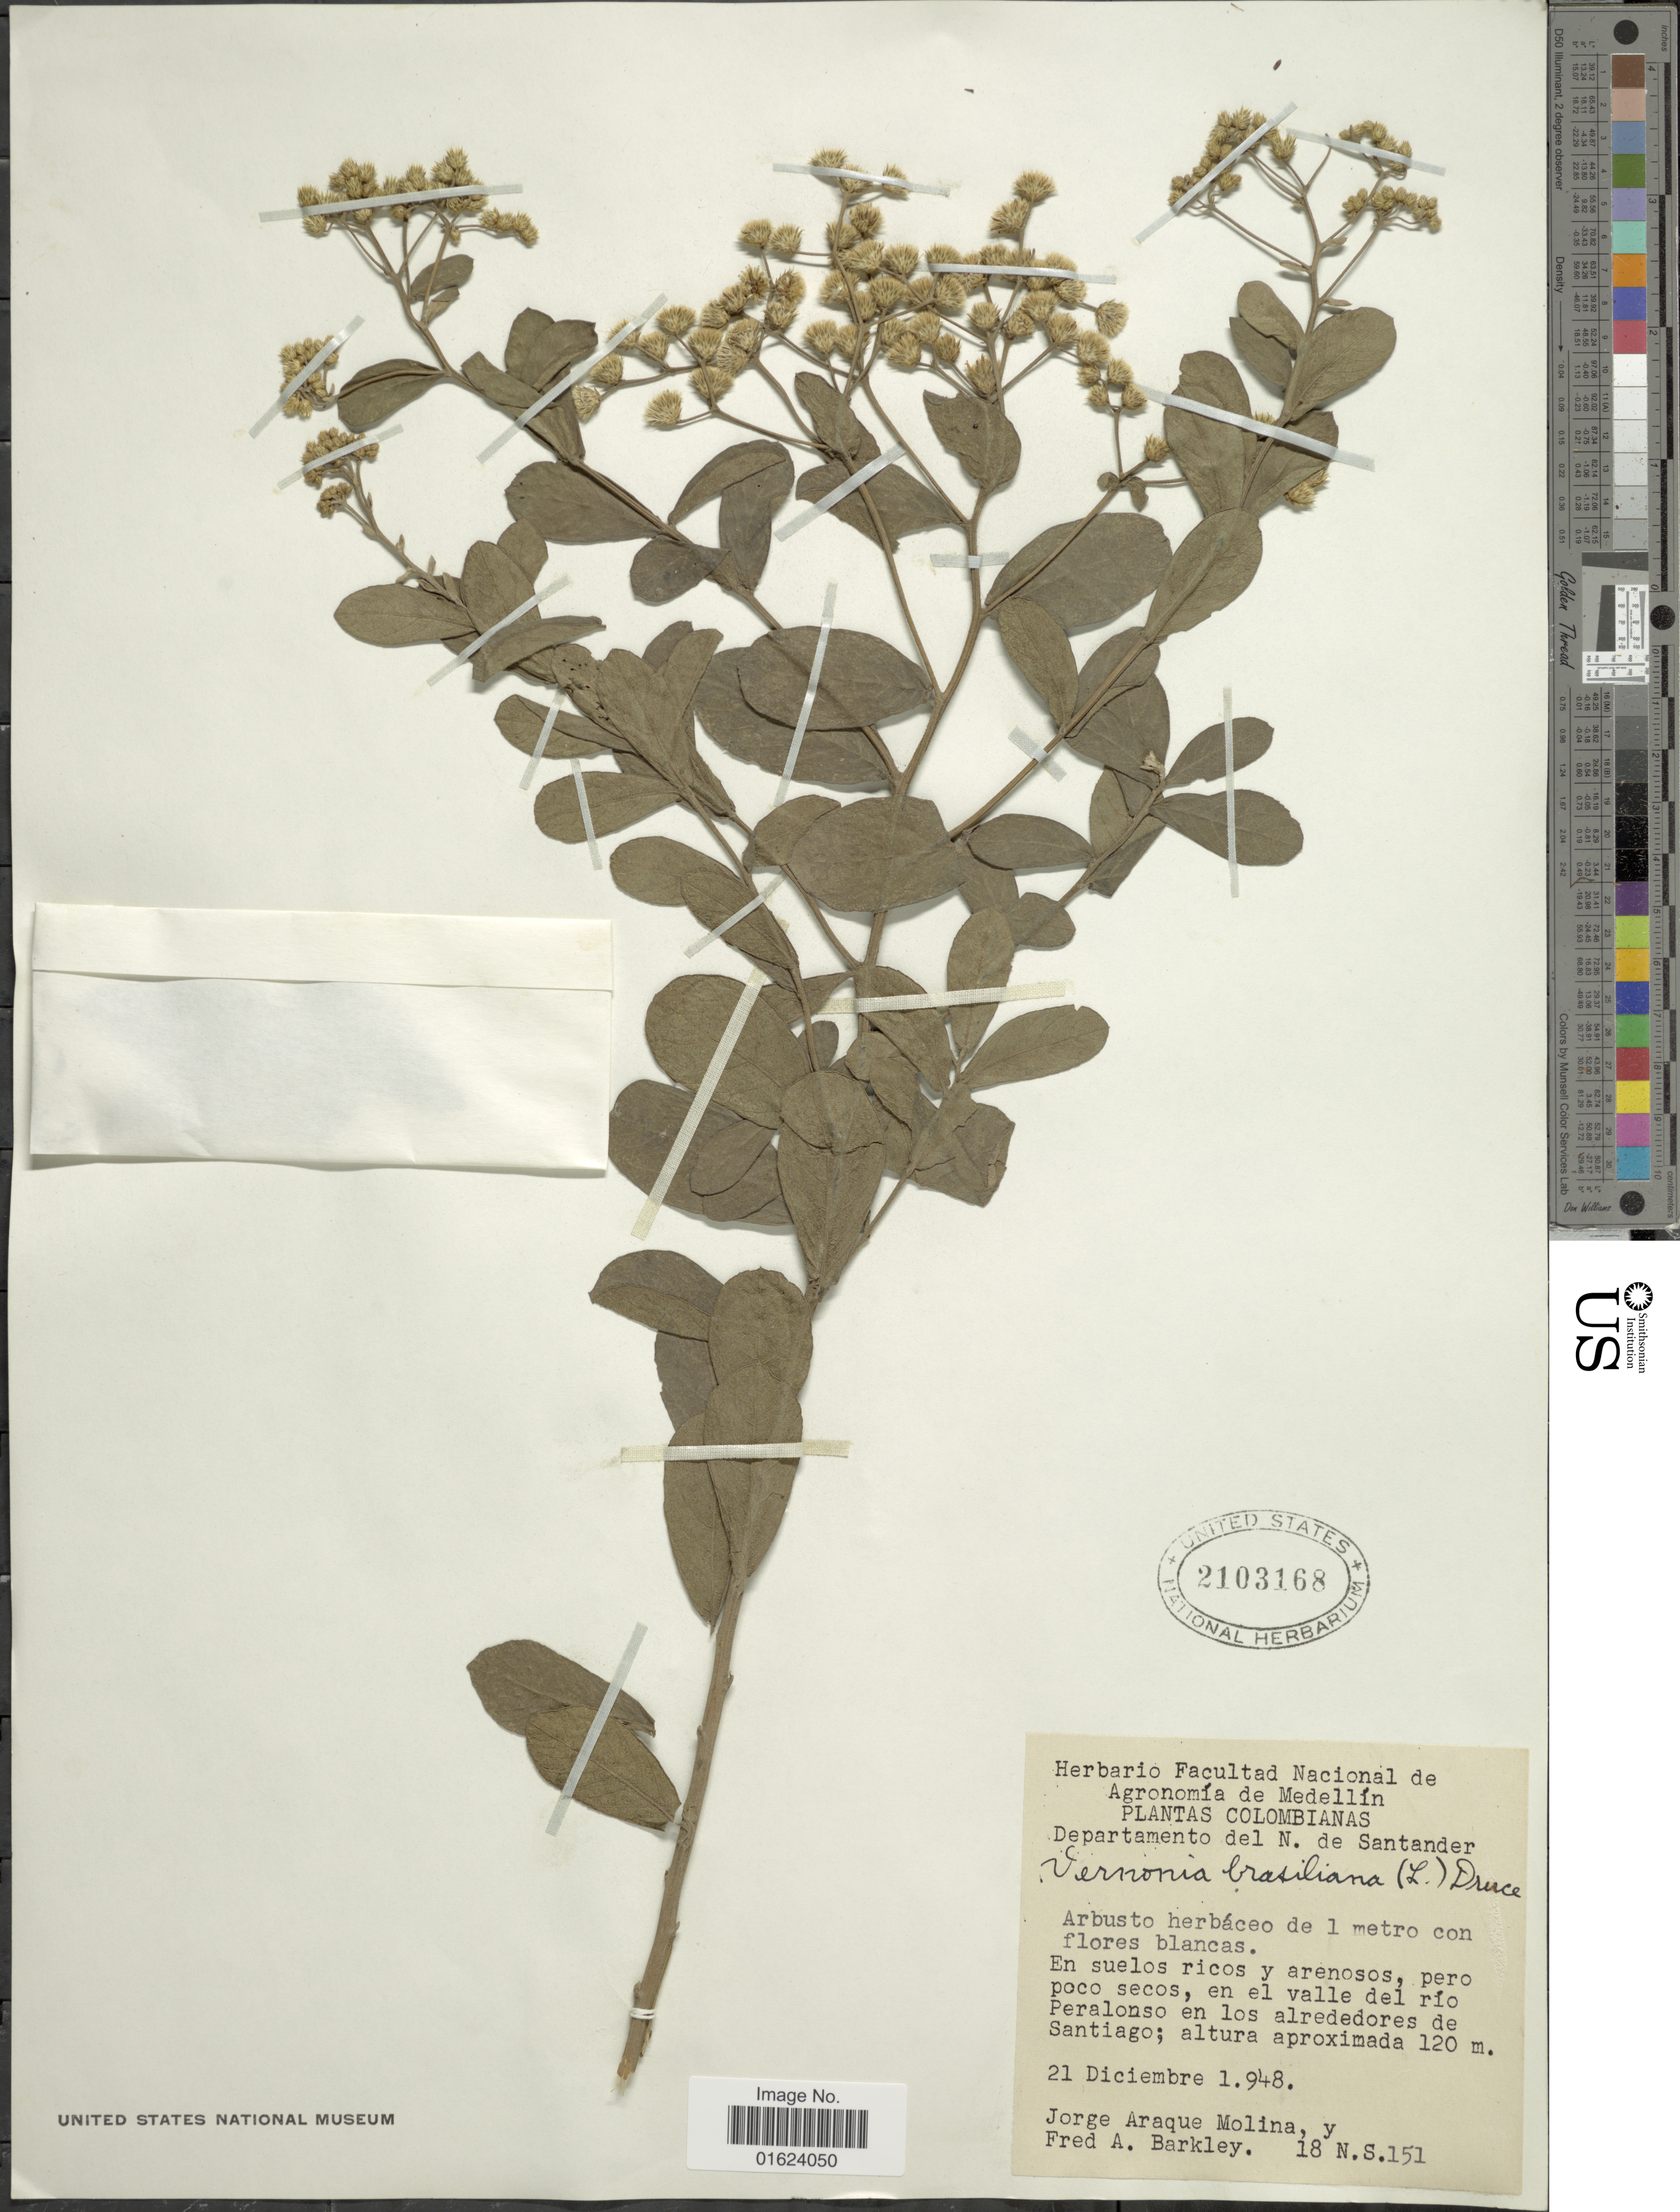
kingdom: Plantae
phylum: Tracheophyta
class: Magnoliopsida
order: Asterales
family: Asteraceae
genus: Vernonia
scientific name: Vernonia brasiliana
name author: (L.) Druce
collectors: J. Araque Molina & F. A. Barkley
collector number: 18NS151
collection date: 1948-12-21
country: Colombia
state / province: Norte de Santander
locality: Departamento del N . de Santander. En el valle del rio Peralonso en los alrededores de Santiago.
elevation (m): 120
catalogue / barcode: US 2103168